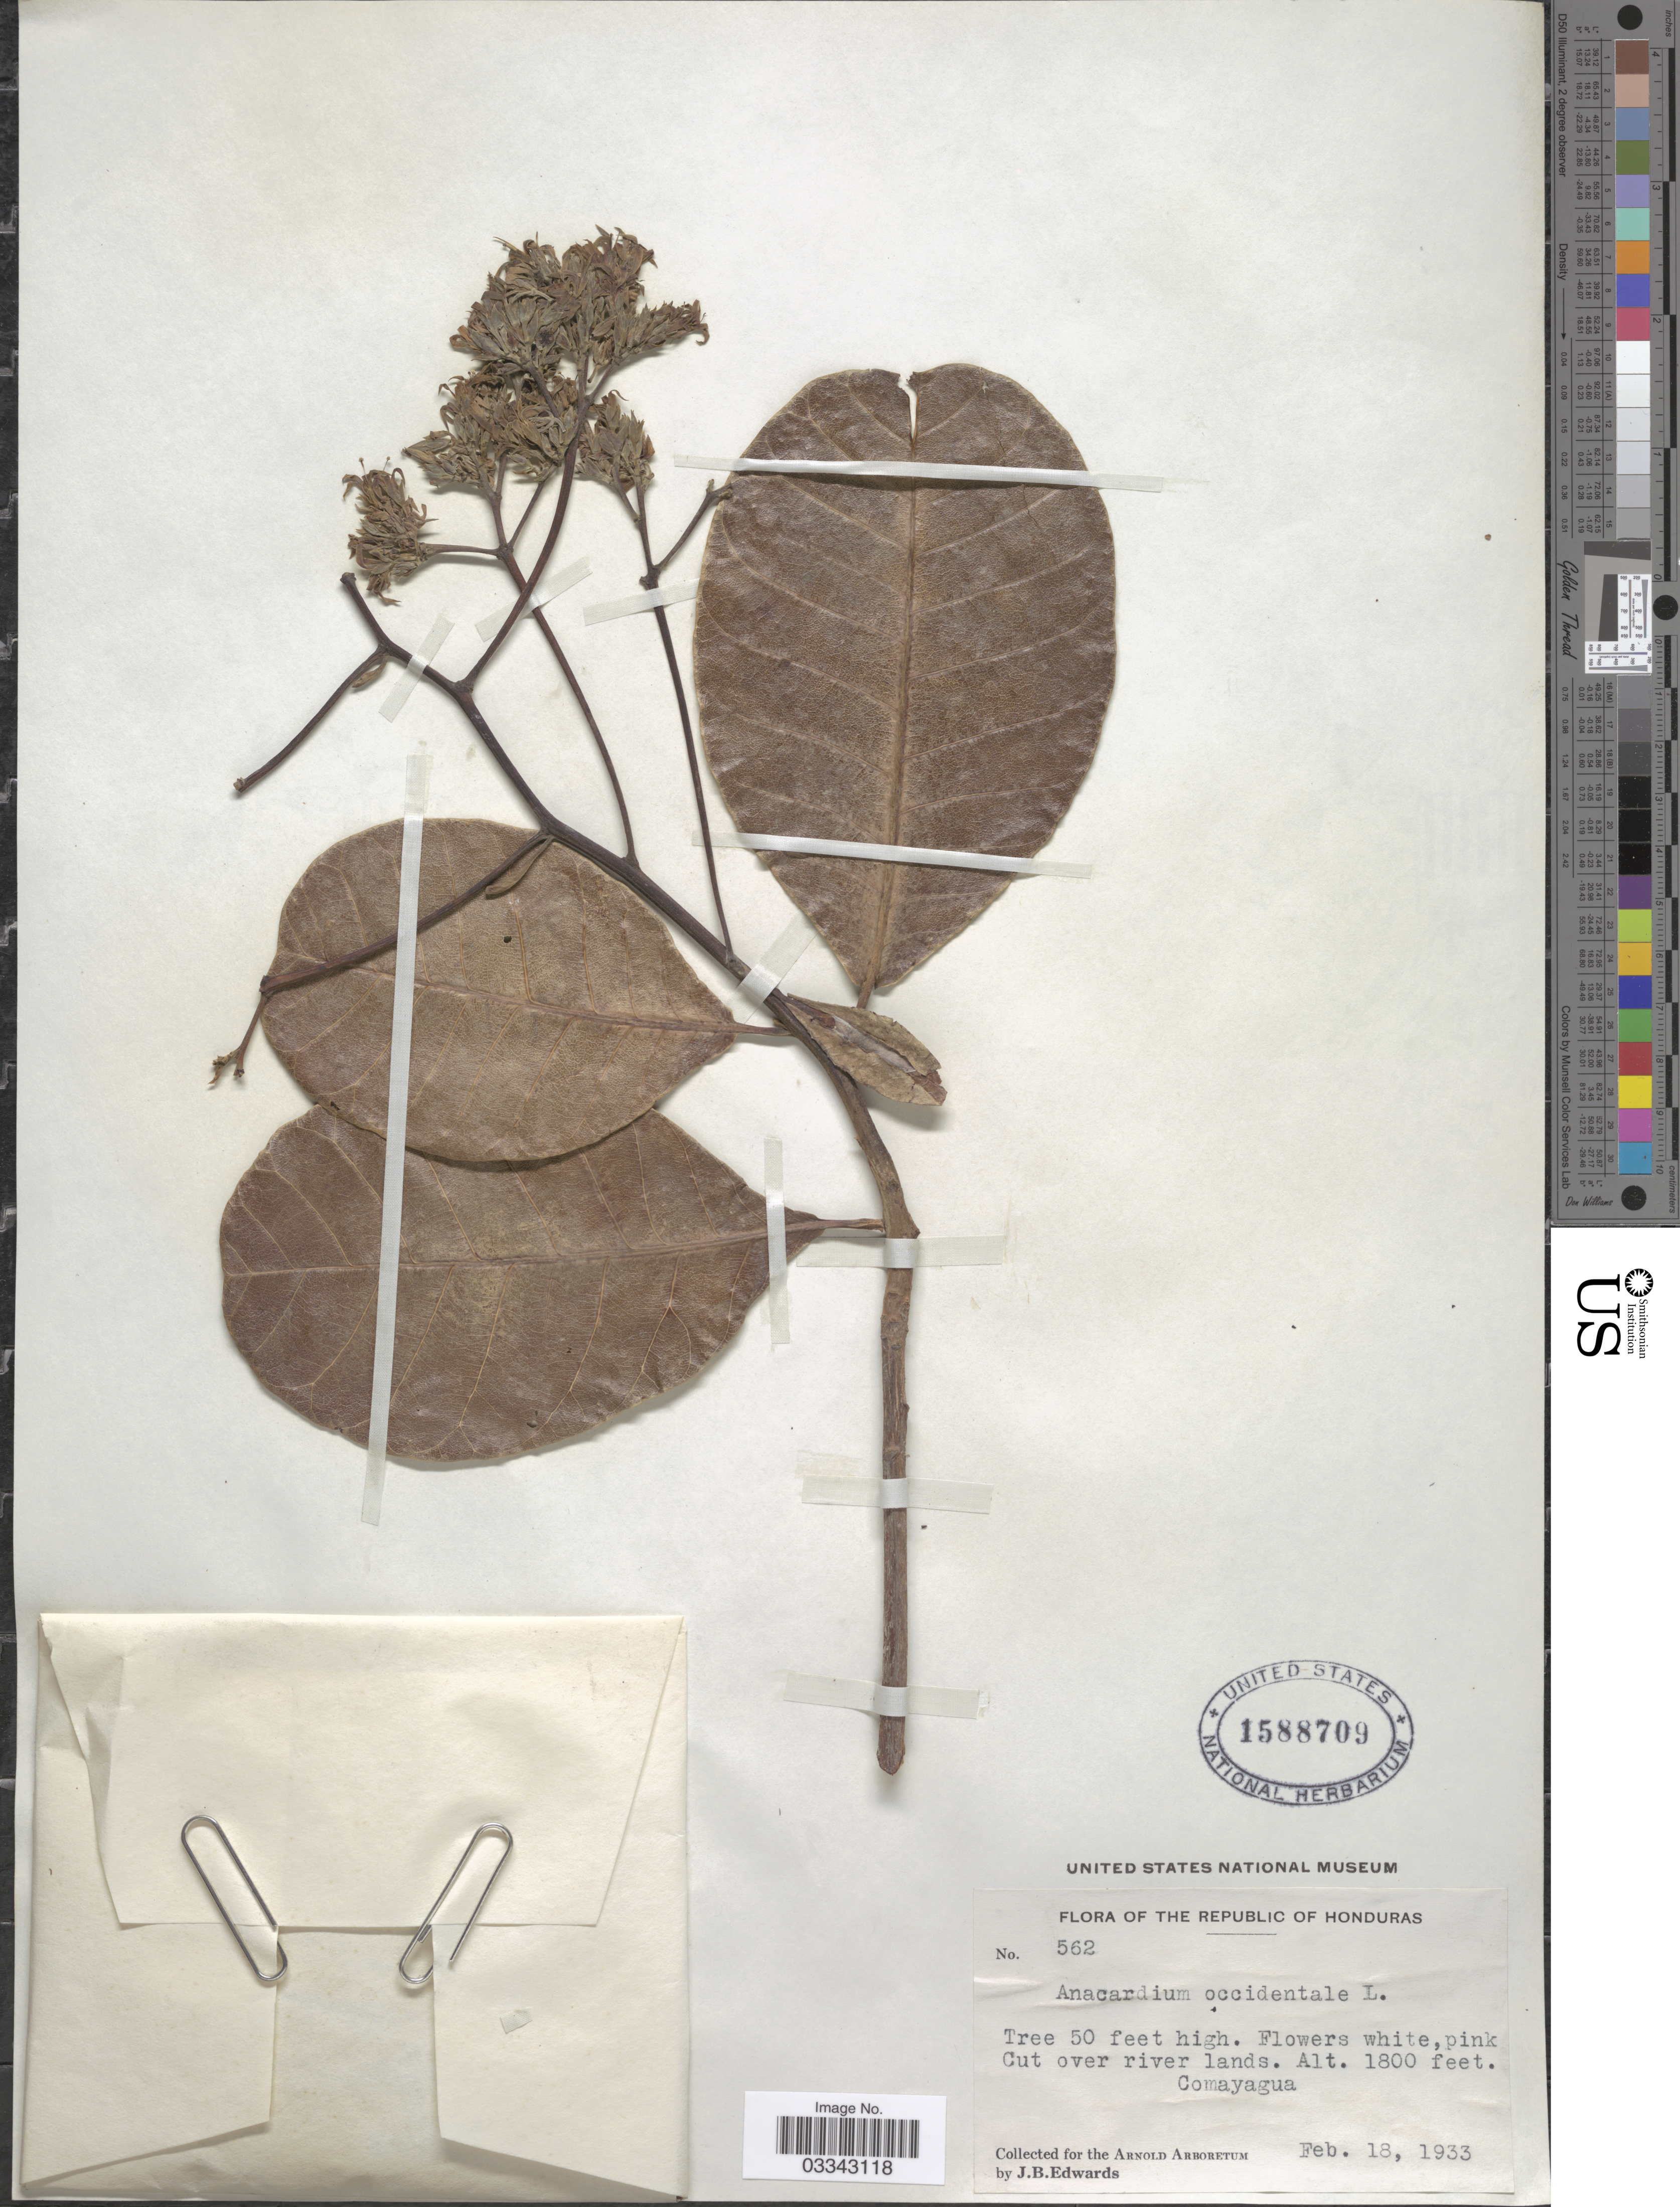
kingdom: Plantae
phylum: Tracheophyta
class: Magnoliopsida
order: Sapindales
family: Anacardiaceae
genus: Anacardium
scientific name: Anacardium occidentale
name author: L.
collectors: J. B. Edwards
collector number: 562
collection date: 1933-02-18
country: Honduras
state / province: Comayagua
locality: Cut over river lands.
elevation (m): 549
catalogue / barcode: US 1588709